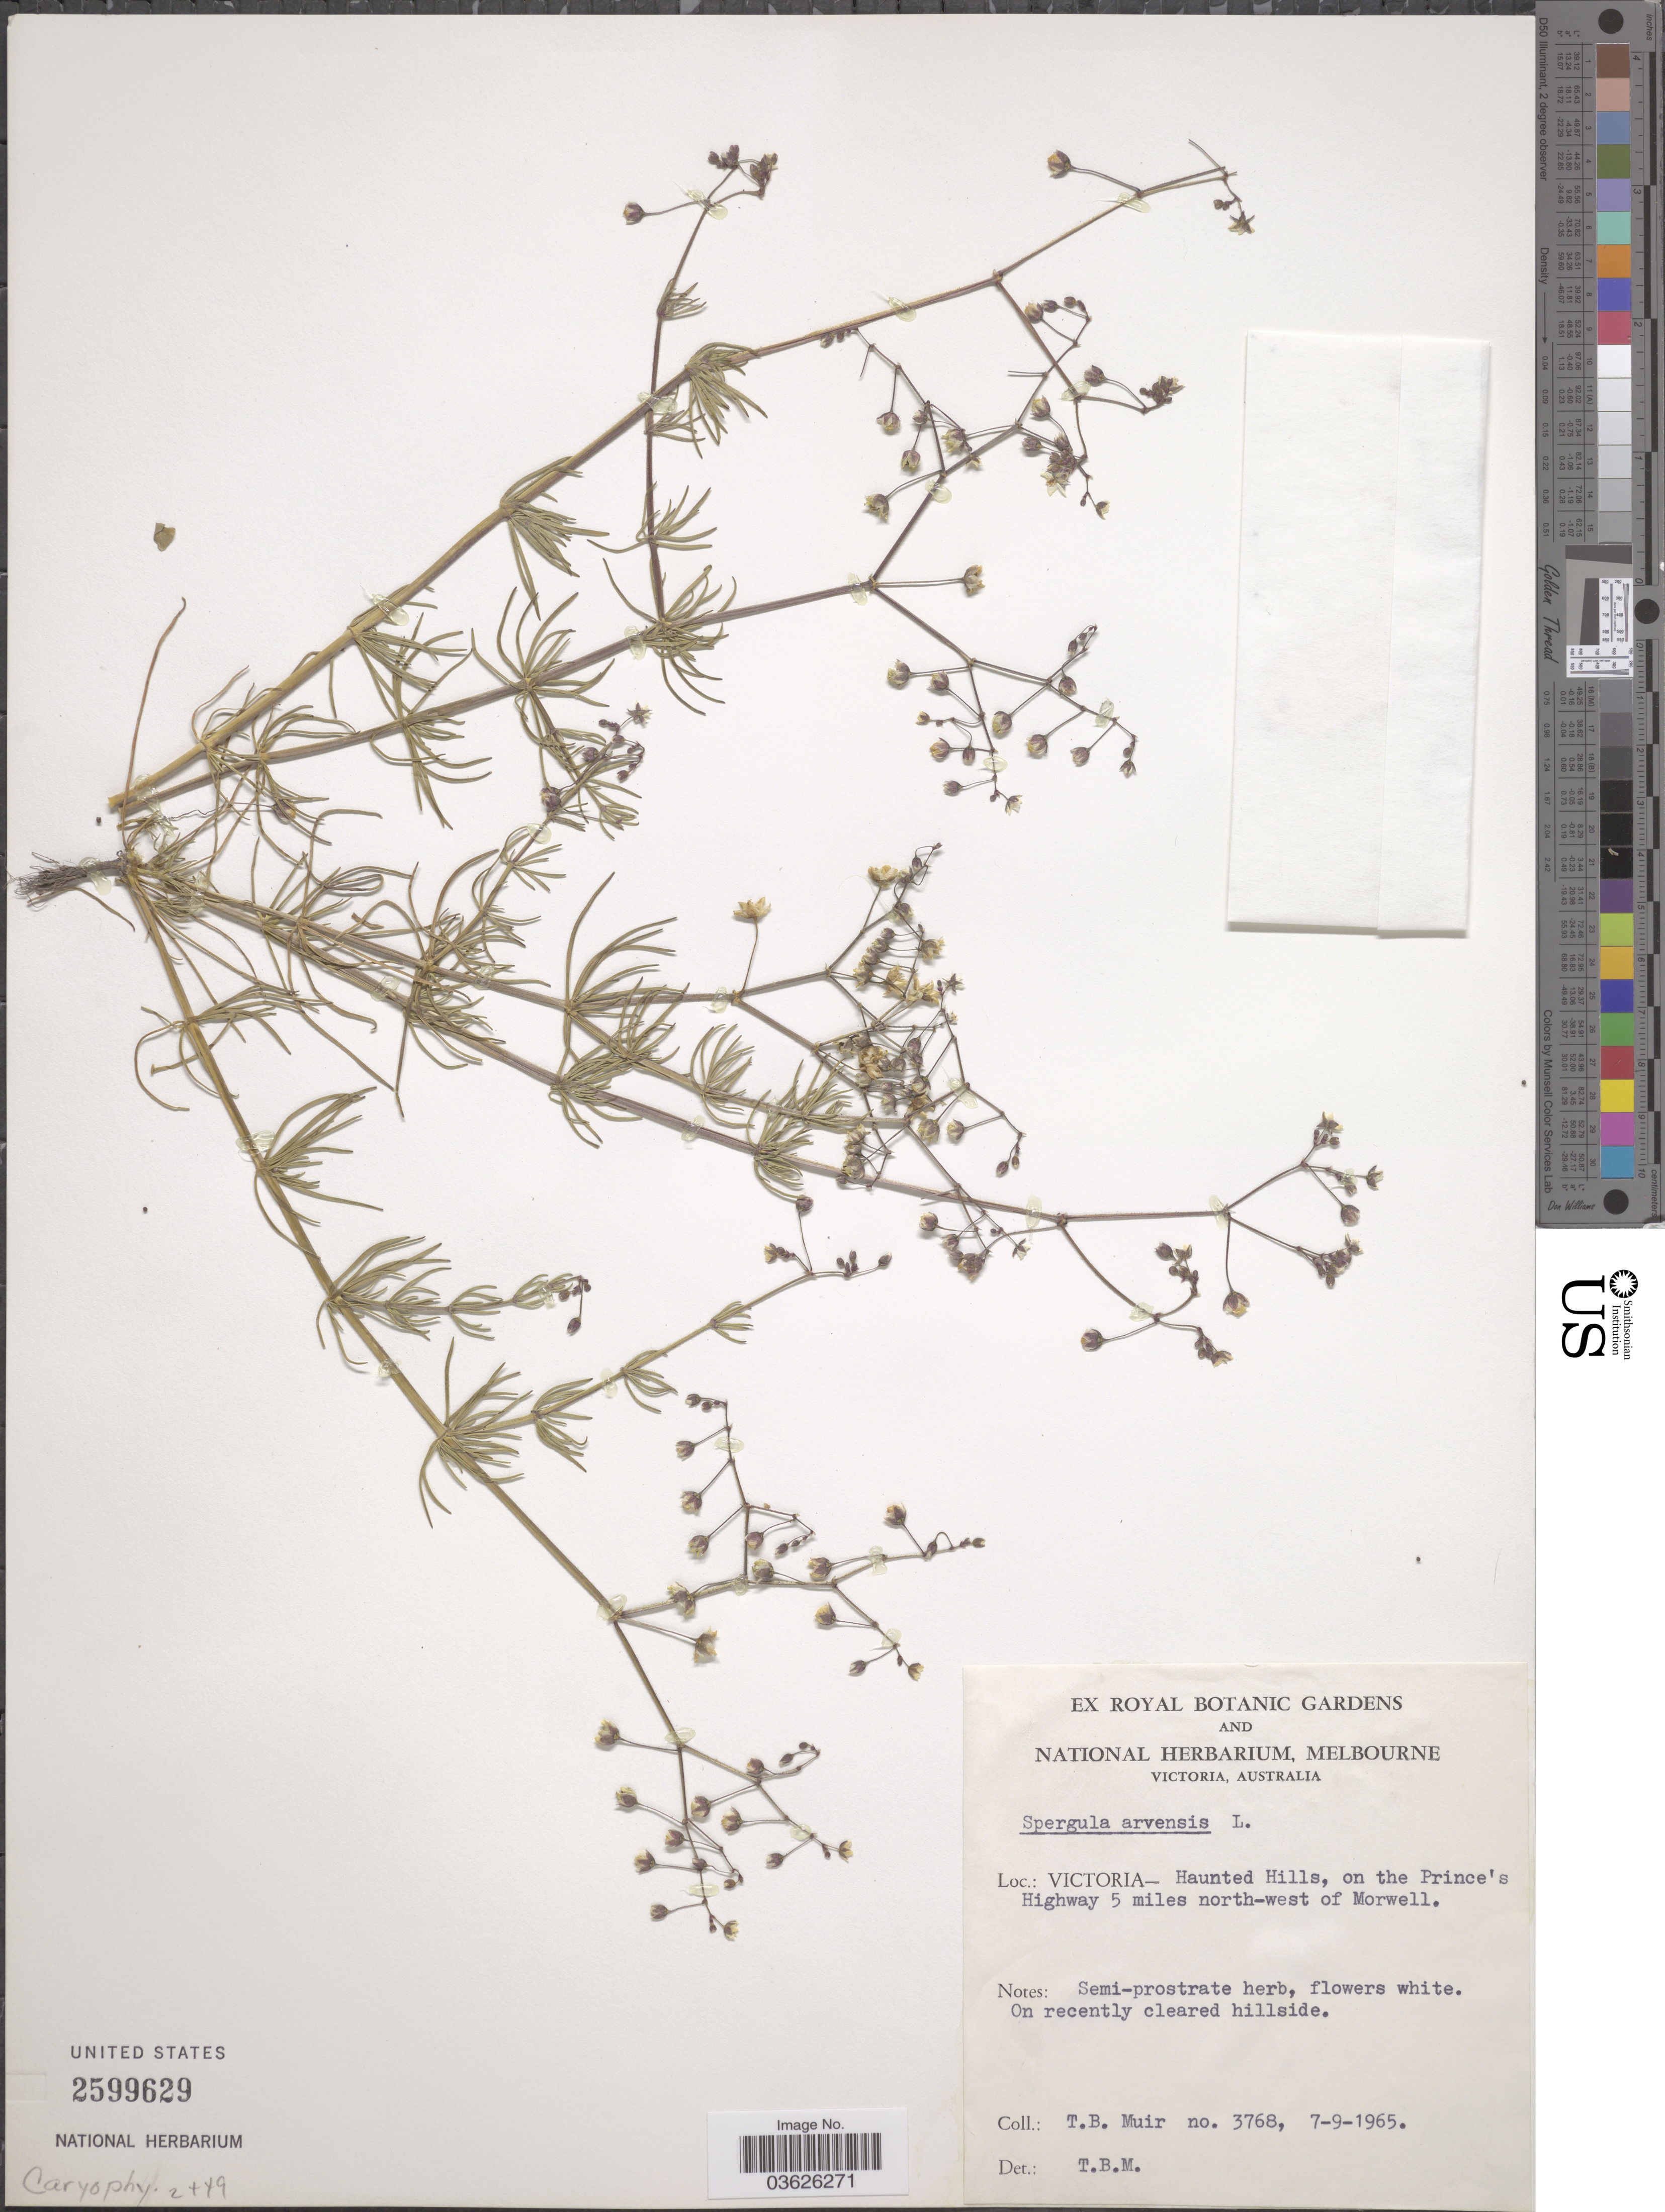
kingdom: Plantae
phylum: Tracheophyta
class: Magnoliopsida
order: Caryophyllales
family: Caryophyllaceae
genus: Spergularia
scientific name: Spergularia arvensis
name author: (L.) Cambess.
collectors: T. Muir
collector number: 3768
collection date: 1965-09-07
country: Australia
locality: Victoria- Haunted Hills, on the Prince's Highway 5 miles north-west of Morwell.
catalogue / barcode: US 2599629